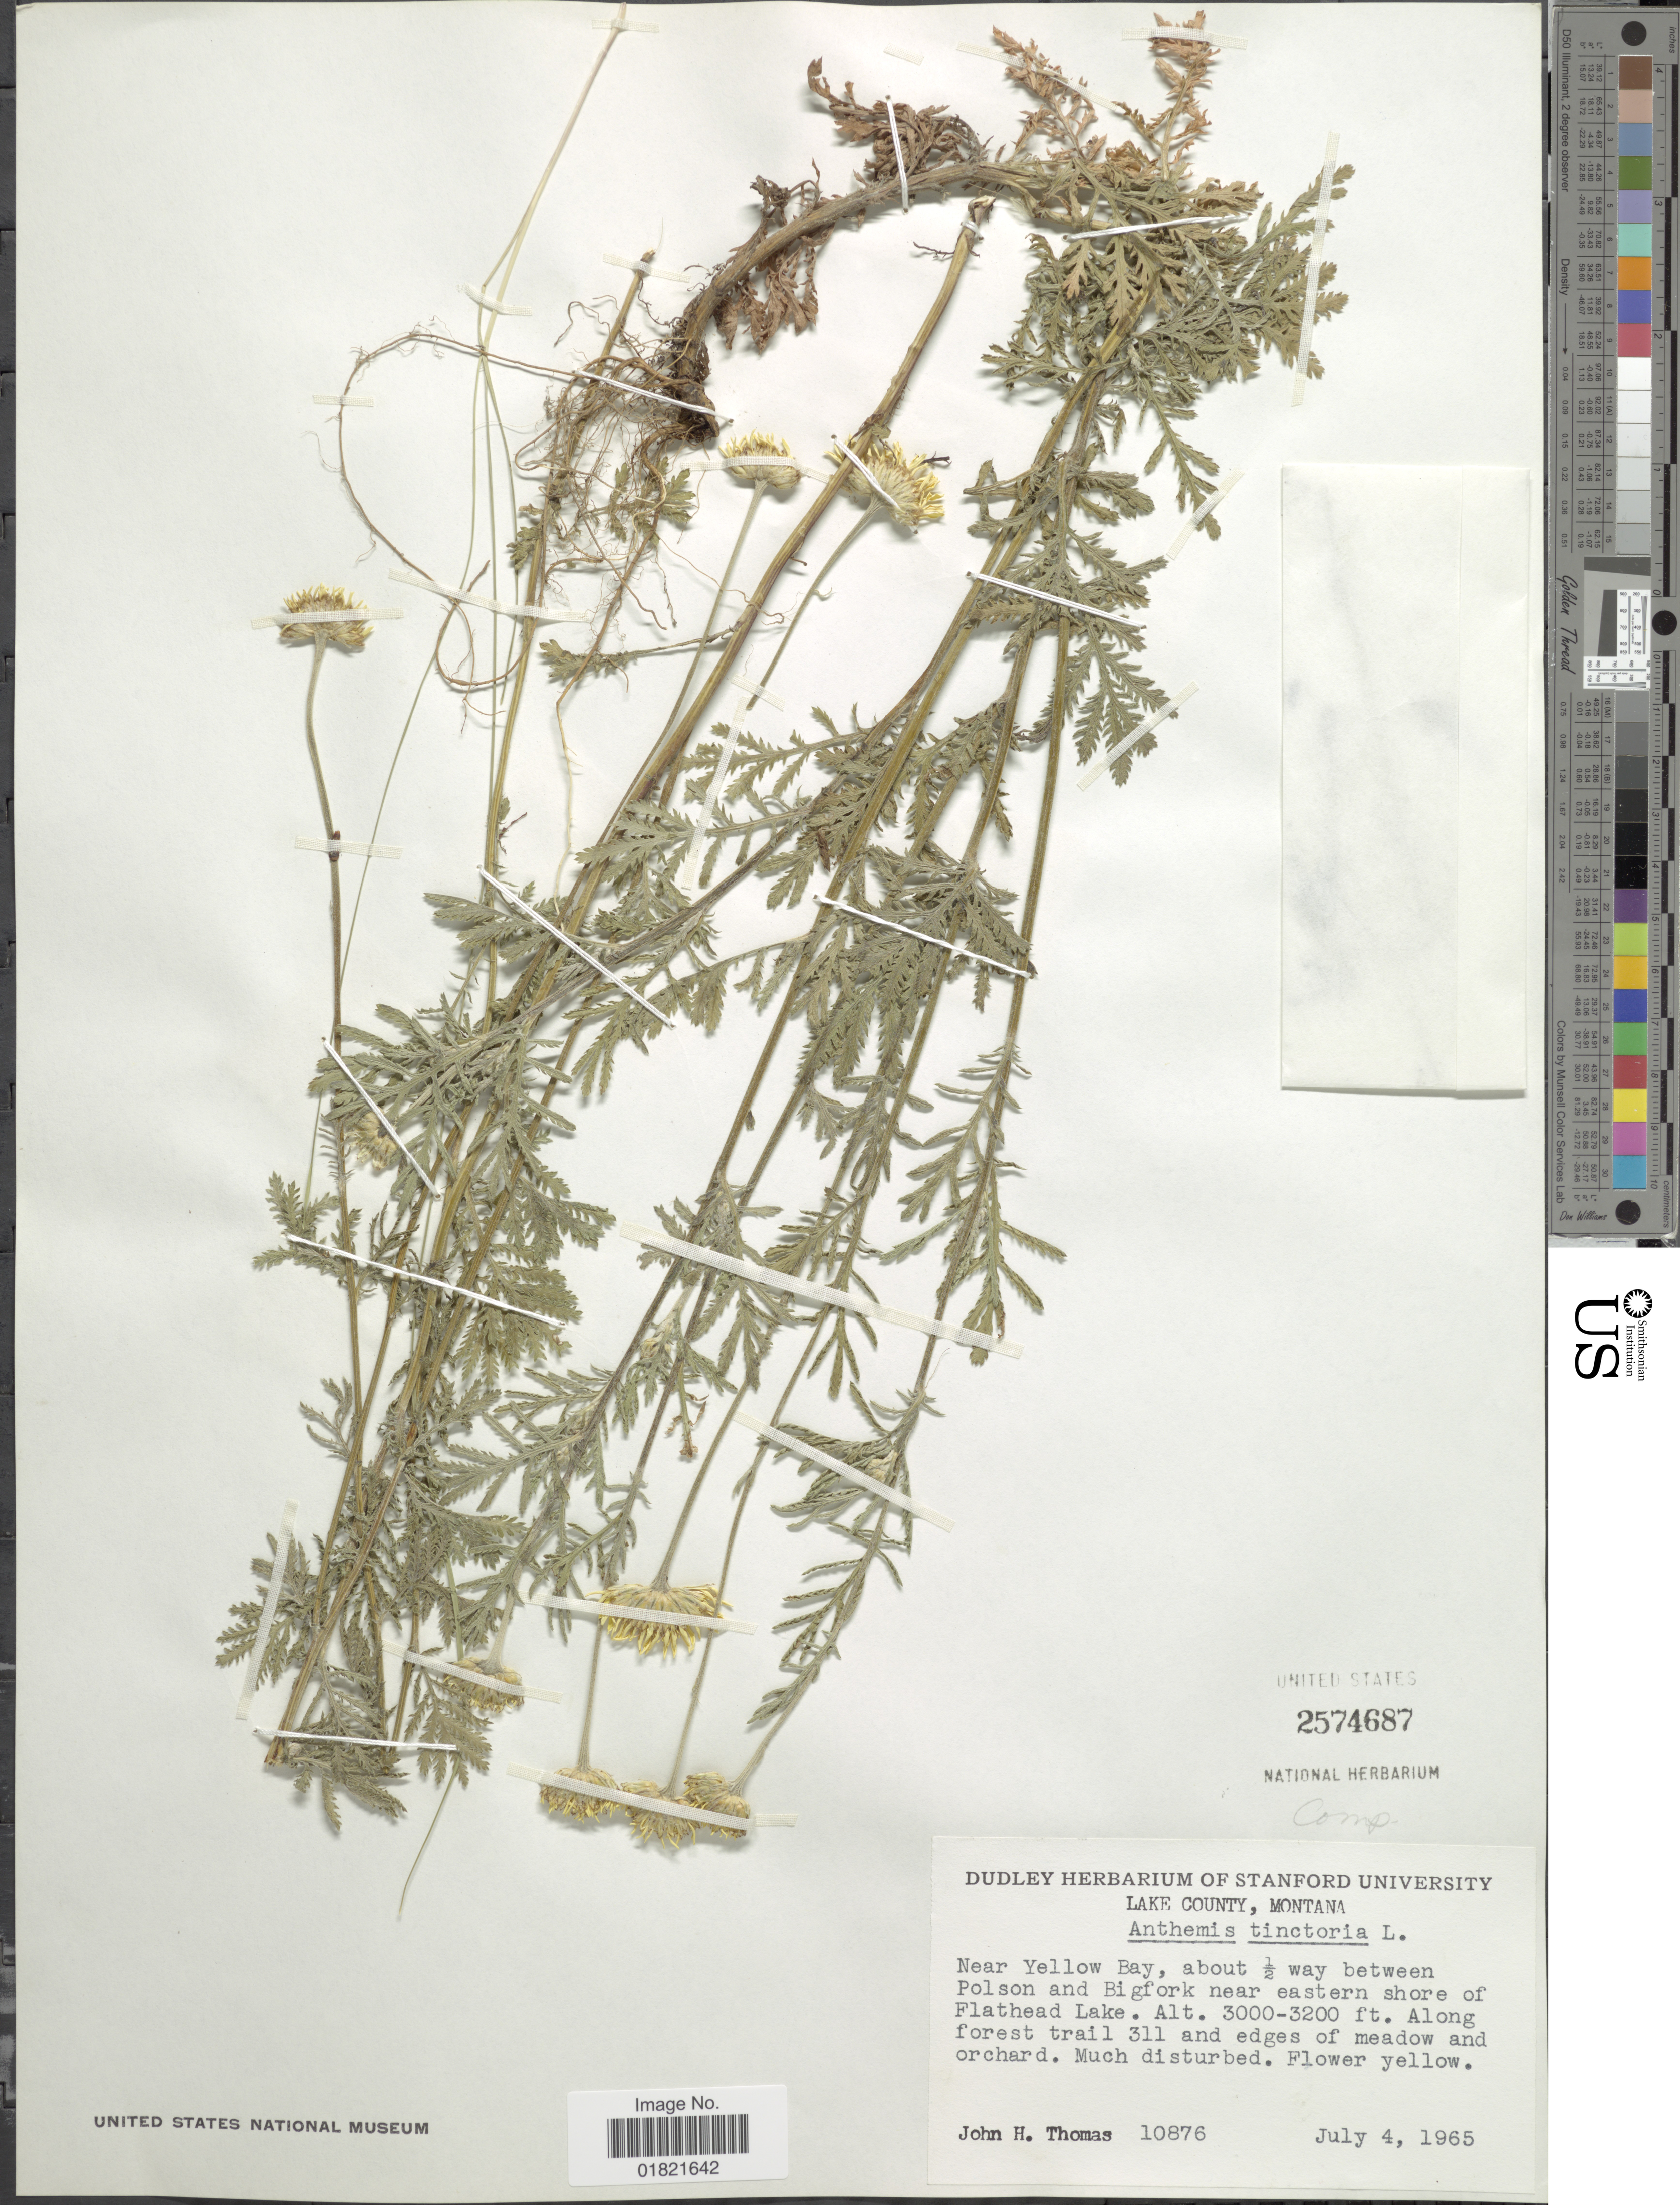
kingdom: Plantae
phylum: Tracheophyta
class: Magnoliopsida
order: Asterales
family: Asteraceae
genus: Anthemis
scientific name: Anthemis tinctoria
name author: L.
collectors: J. H. Thomas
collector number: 10876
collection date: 1965-07-04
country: United States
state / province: Montana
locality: Lake County, Near Yellow Bay, about ½ way between Polson and Bigfork near eastern shore of Flathead Lake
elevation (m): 914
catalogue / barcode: US 2574687